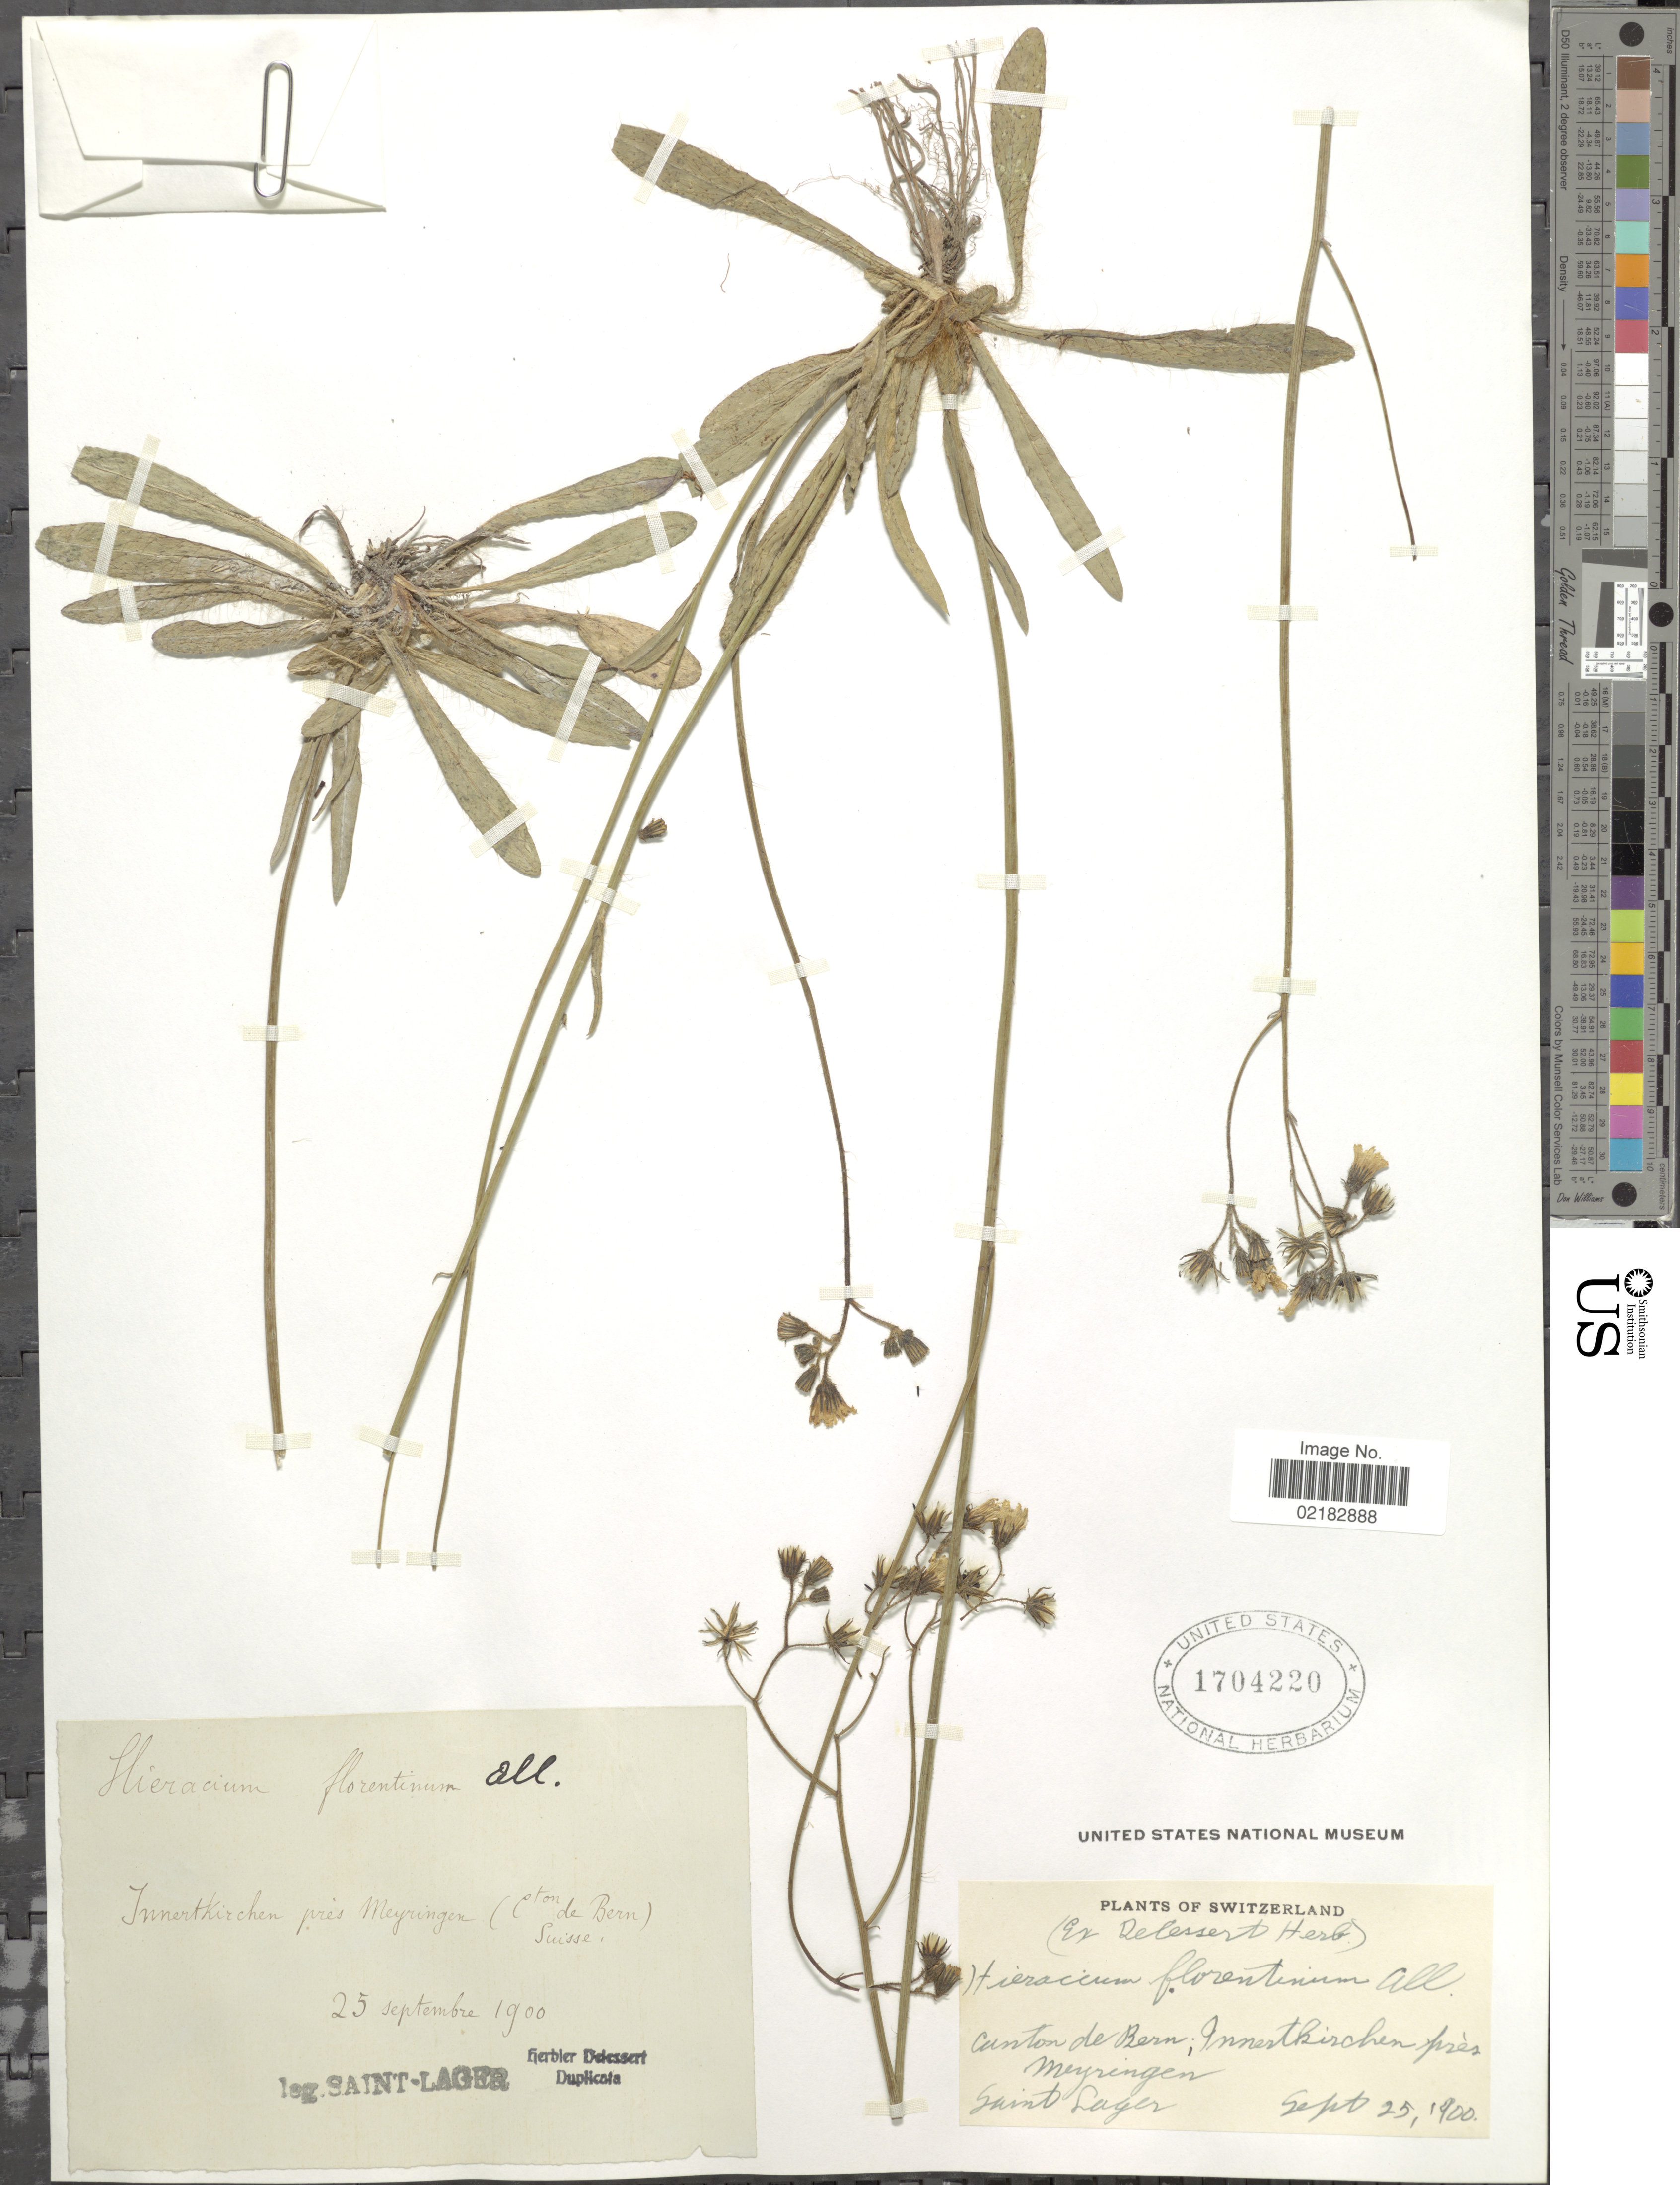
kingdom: Plantae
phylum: Tracheophyta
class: Magnoliopsida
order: Asterales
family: Asteraceae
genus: Hieracium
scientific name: Hieracium florentinum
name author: All.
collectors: Saint-Lager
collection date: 1900-09-25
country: Switzerland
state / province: Bern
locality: Canton de Bern, Innerkirchen pres Meyringen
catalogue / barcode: US 1704220